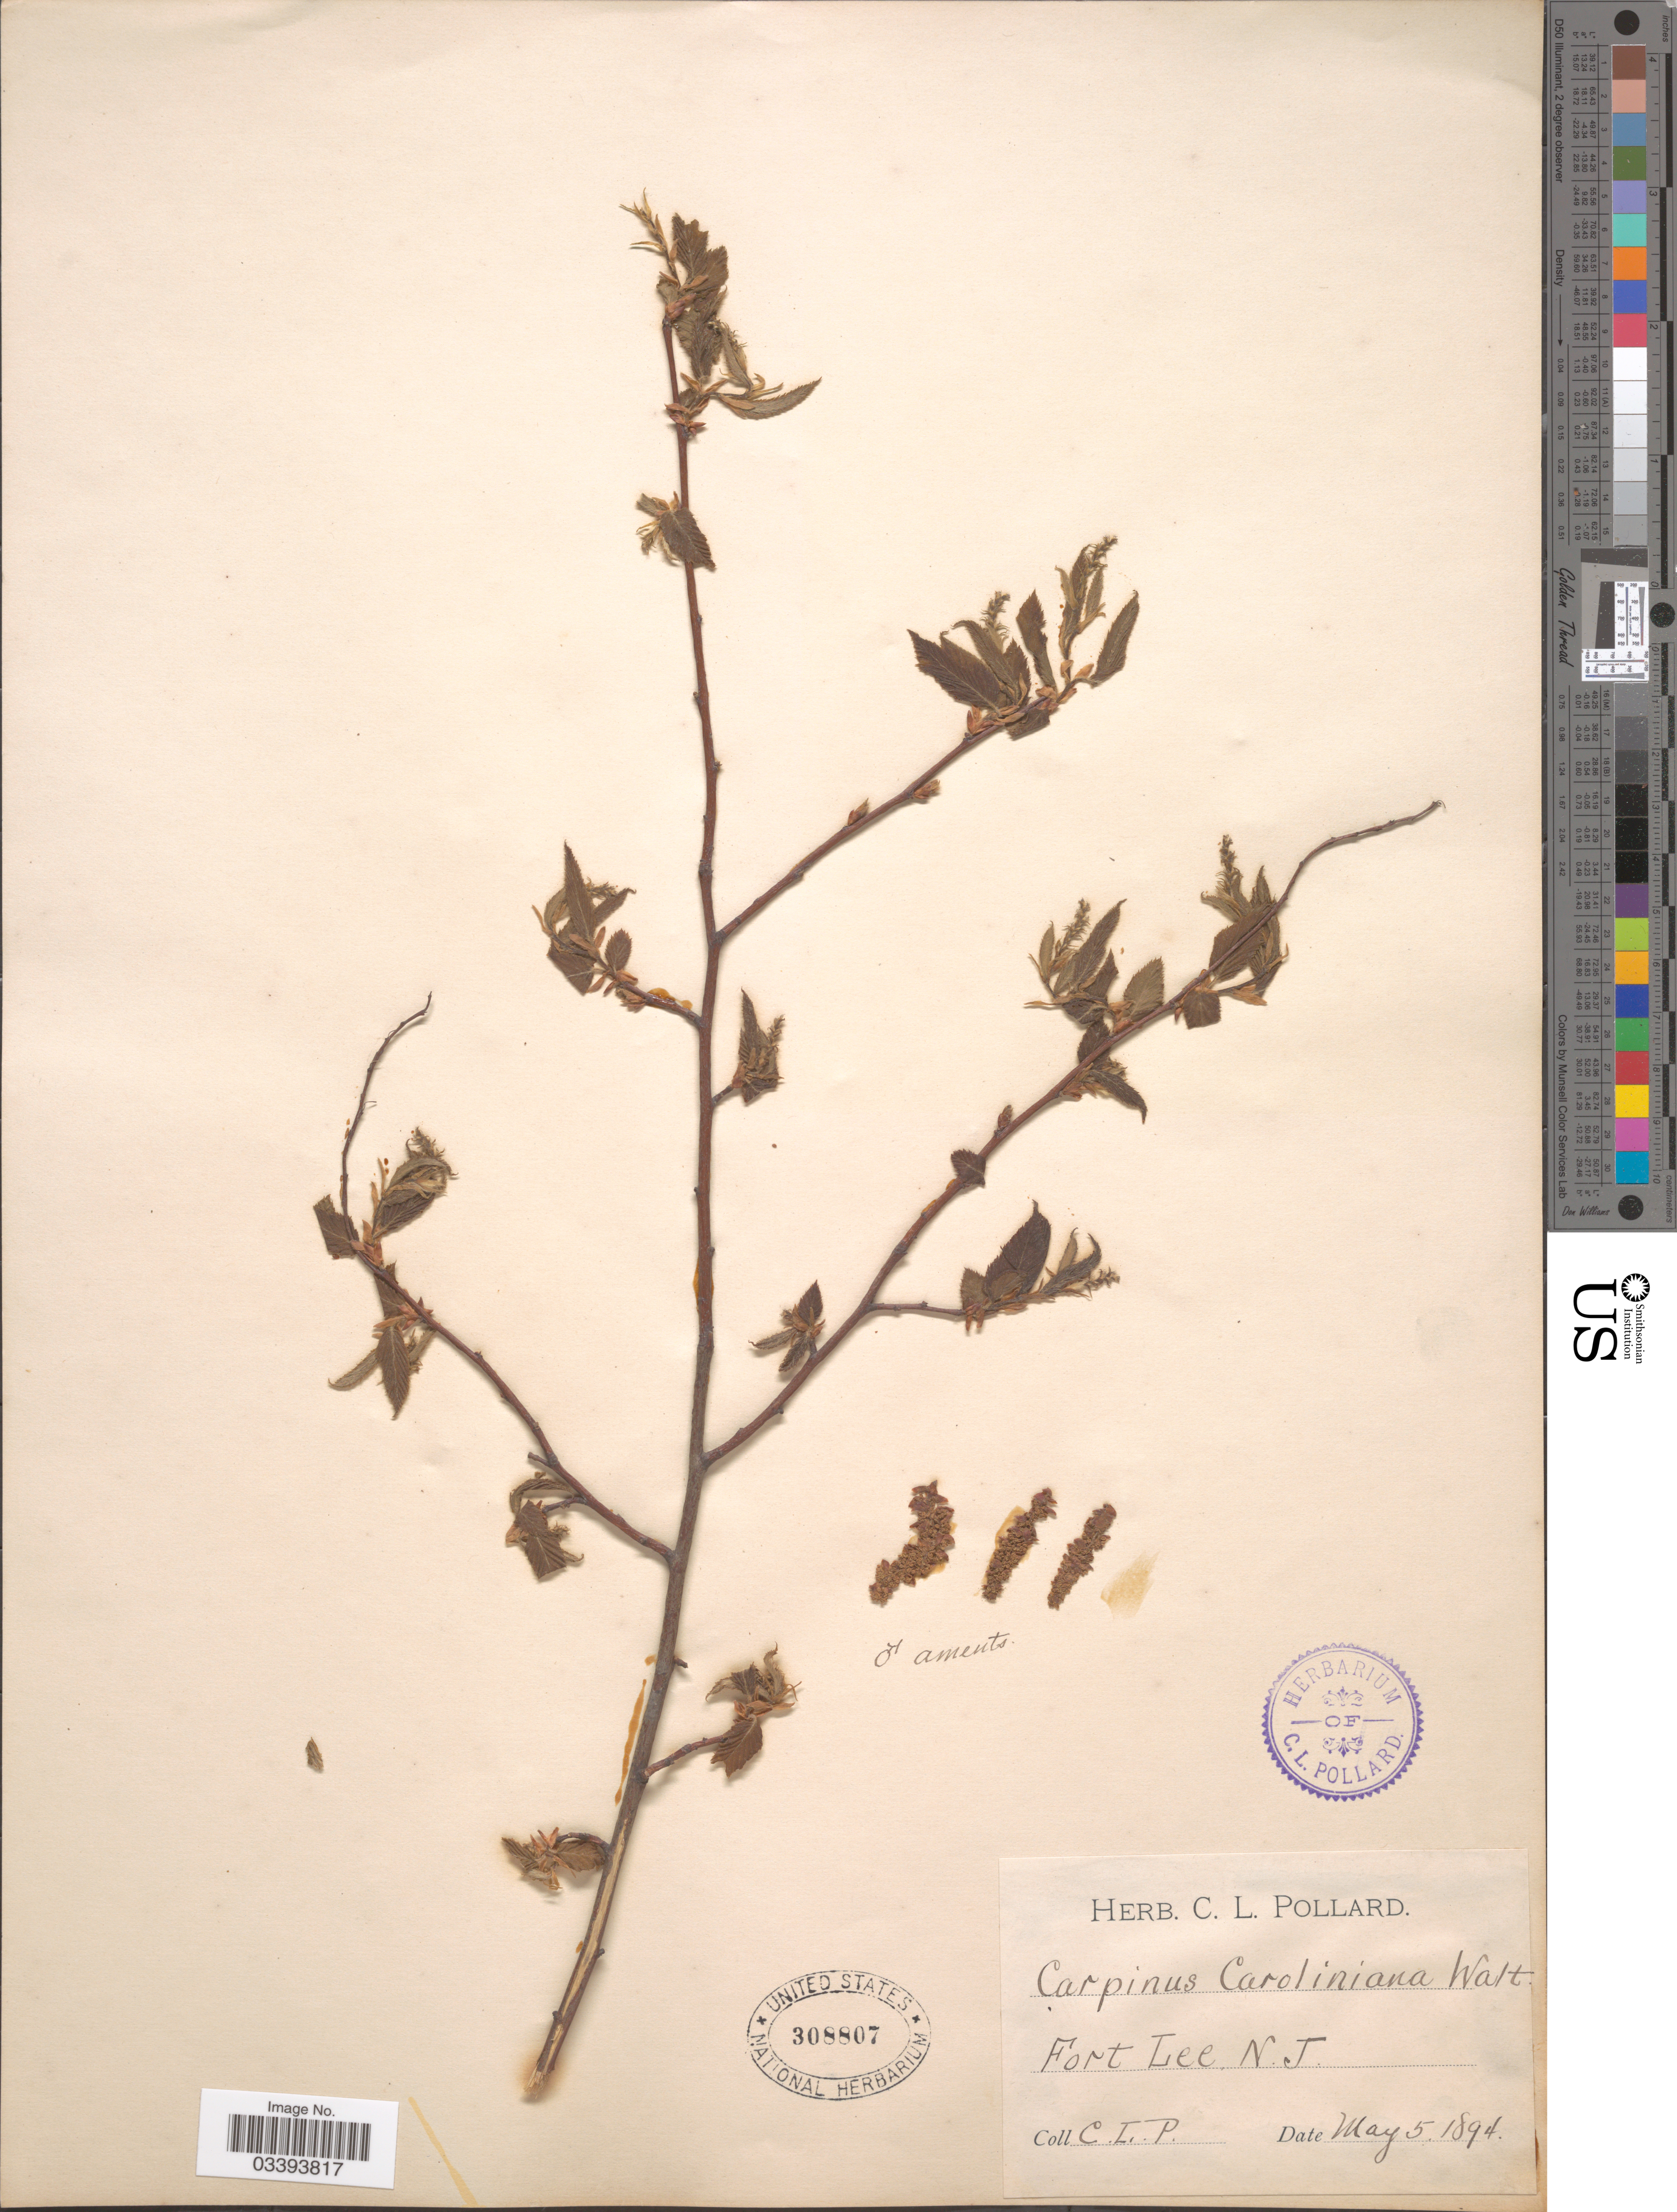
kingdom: Plantae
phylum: Tracheophyta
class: Magnoliopsida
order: Fagales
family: Betulaceae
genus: Carpinus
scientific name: Carpinus caroliniana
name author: Walter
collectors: C. L. Pollard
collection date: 1894-05-05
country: United States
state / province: New Jersey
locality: Fort Lee.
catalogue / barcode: US 308807